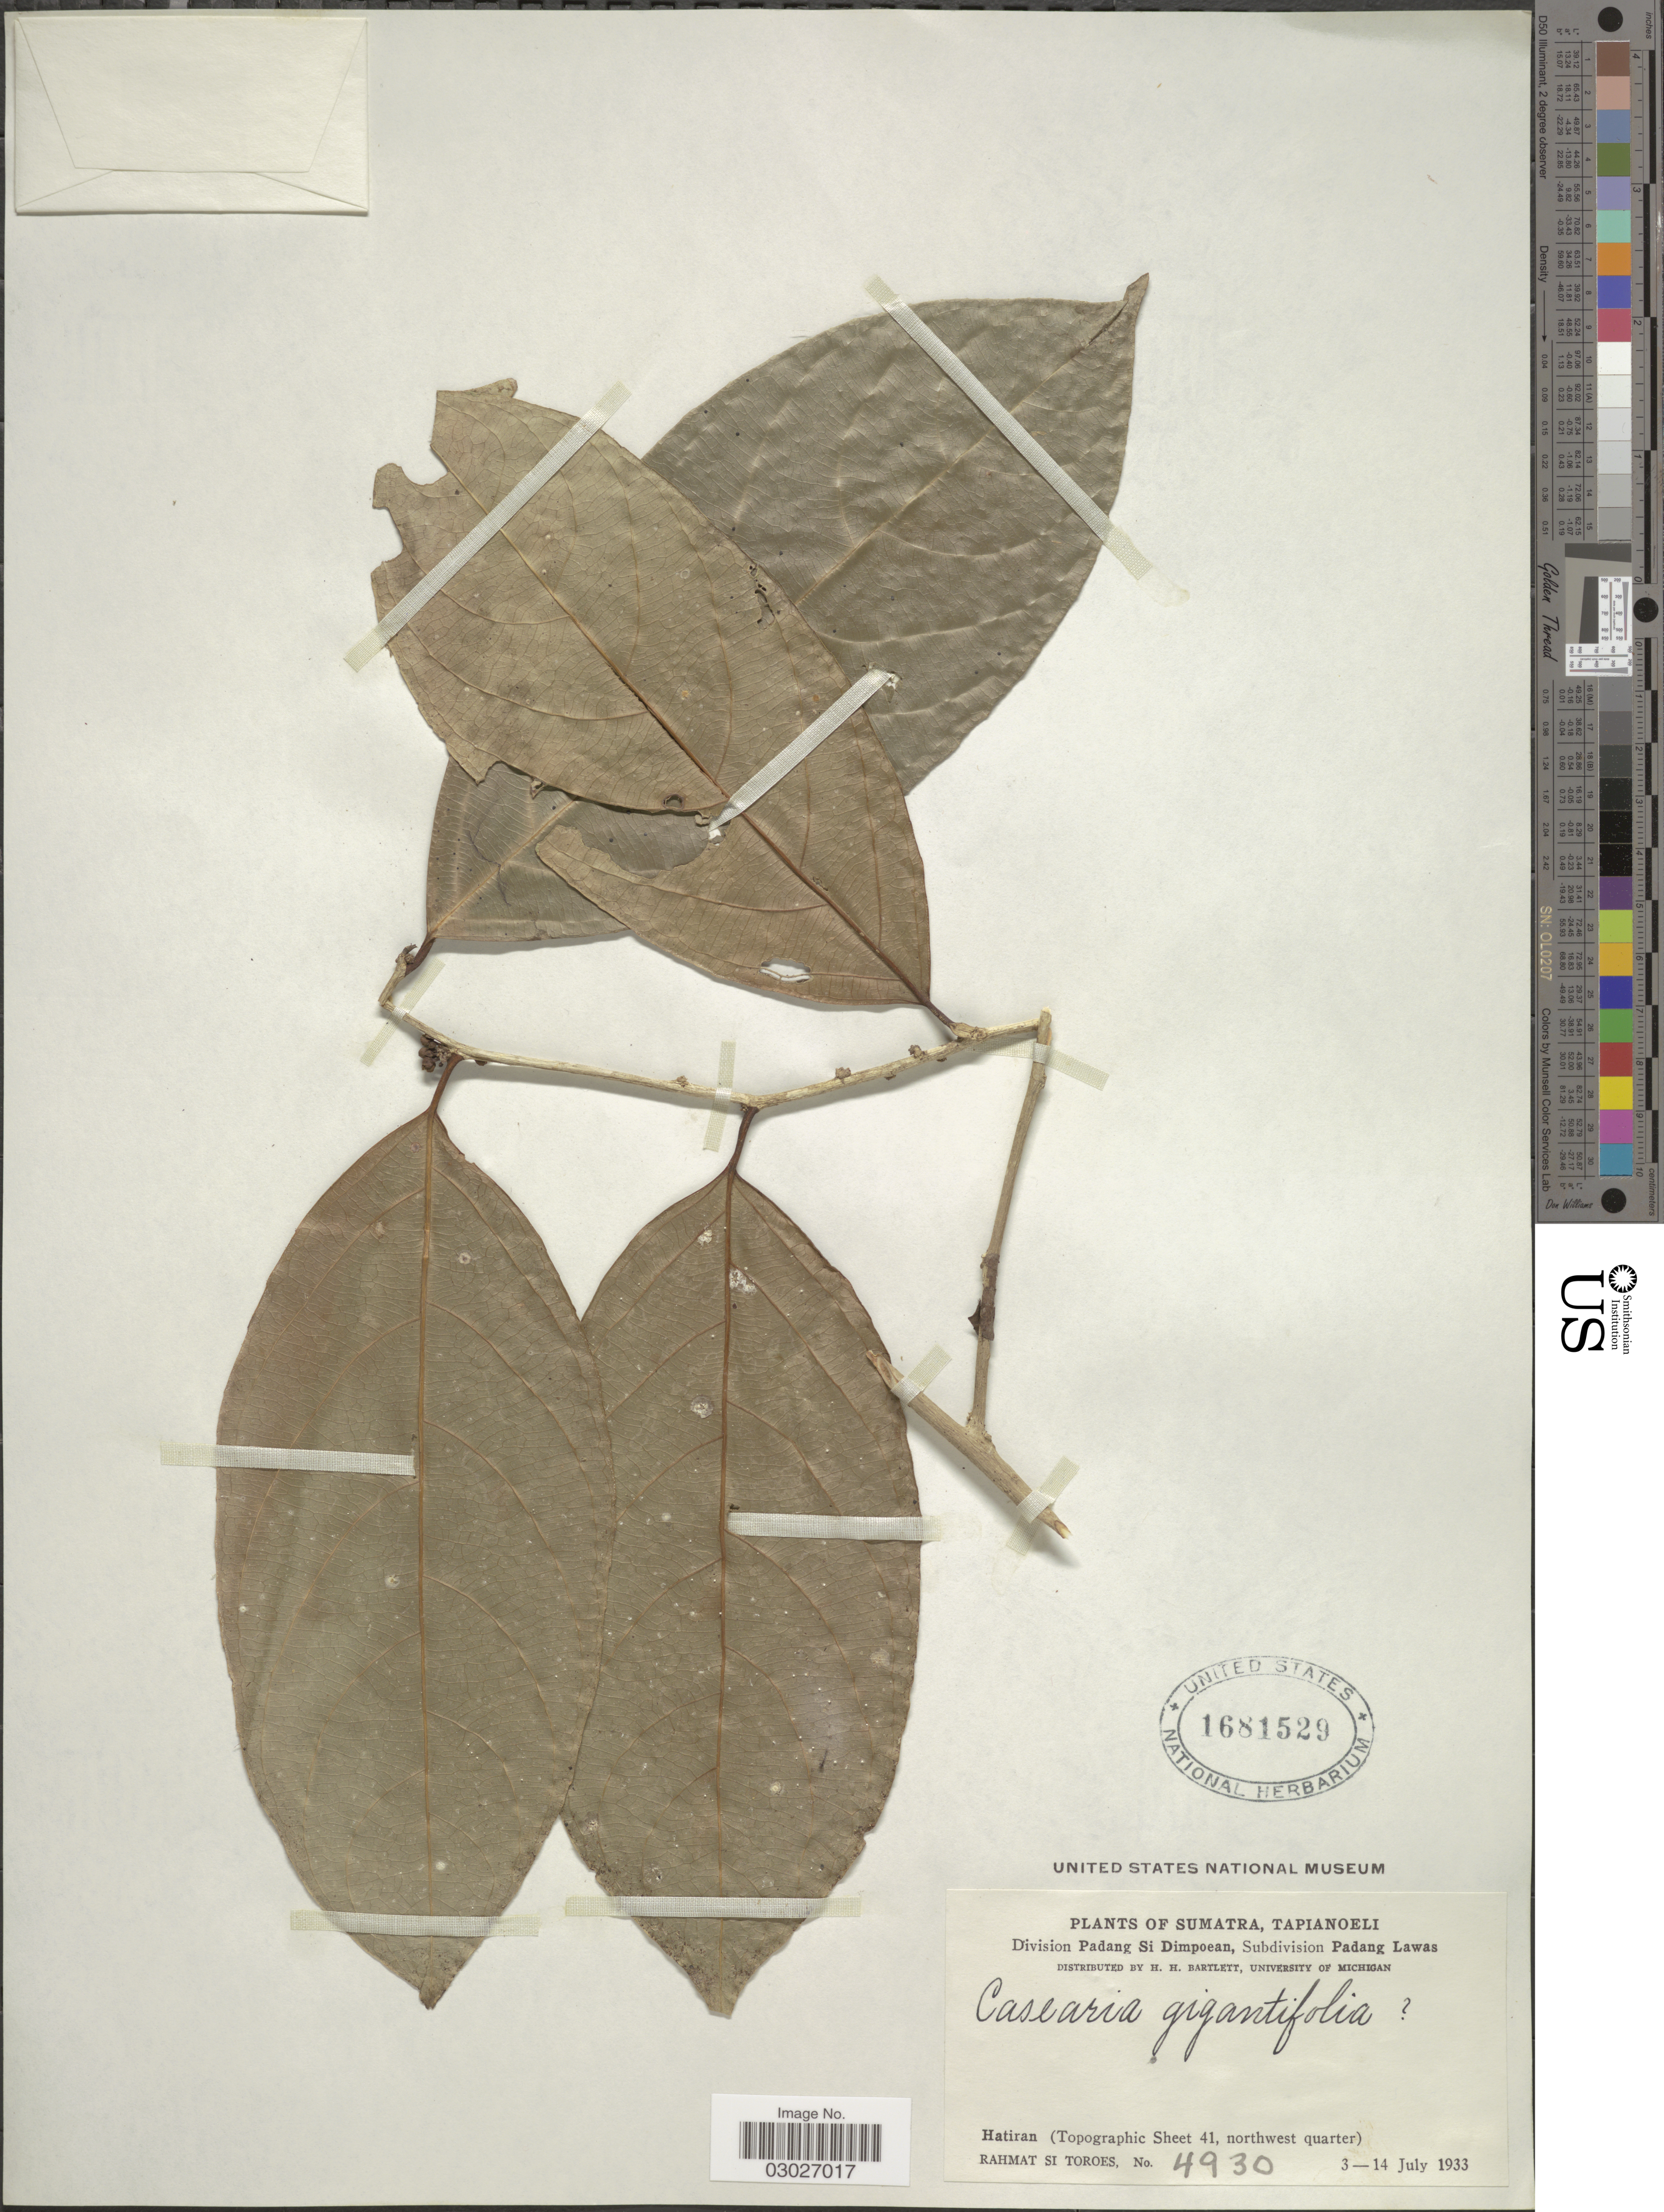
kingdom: Plantae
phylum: Tracheophyta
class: Magnoliopsida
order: Malpighiales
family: Salicaceae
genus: Casearia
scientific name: Casearia gigantifolia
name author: Slooten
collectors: Rahmat Si Boeea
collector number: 4930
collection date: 1933-07-03/1933-07-14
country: Indonesia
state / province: Sumatra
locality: Tapianoeli. Division Padang Si Simpoean, Subdivision Padang Lawas. Hatiran (Topographic Sheet 41, northwest quarter).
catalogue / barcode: US 1681529